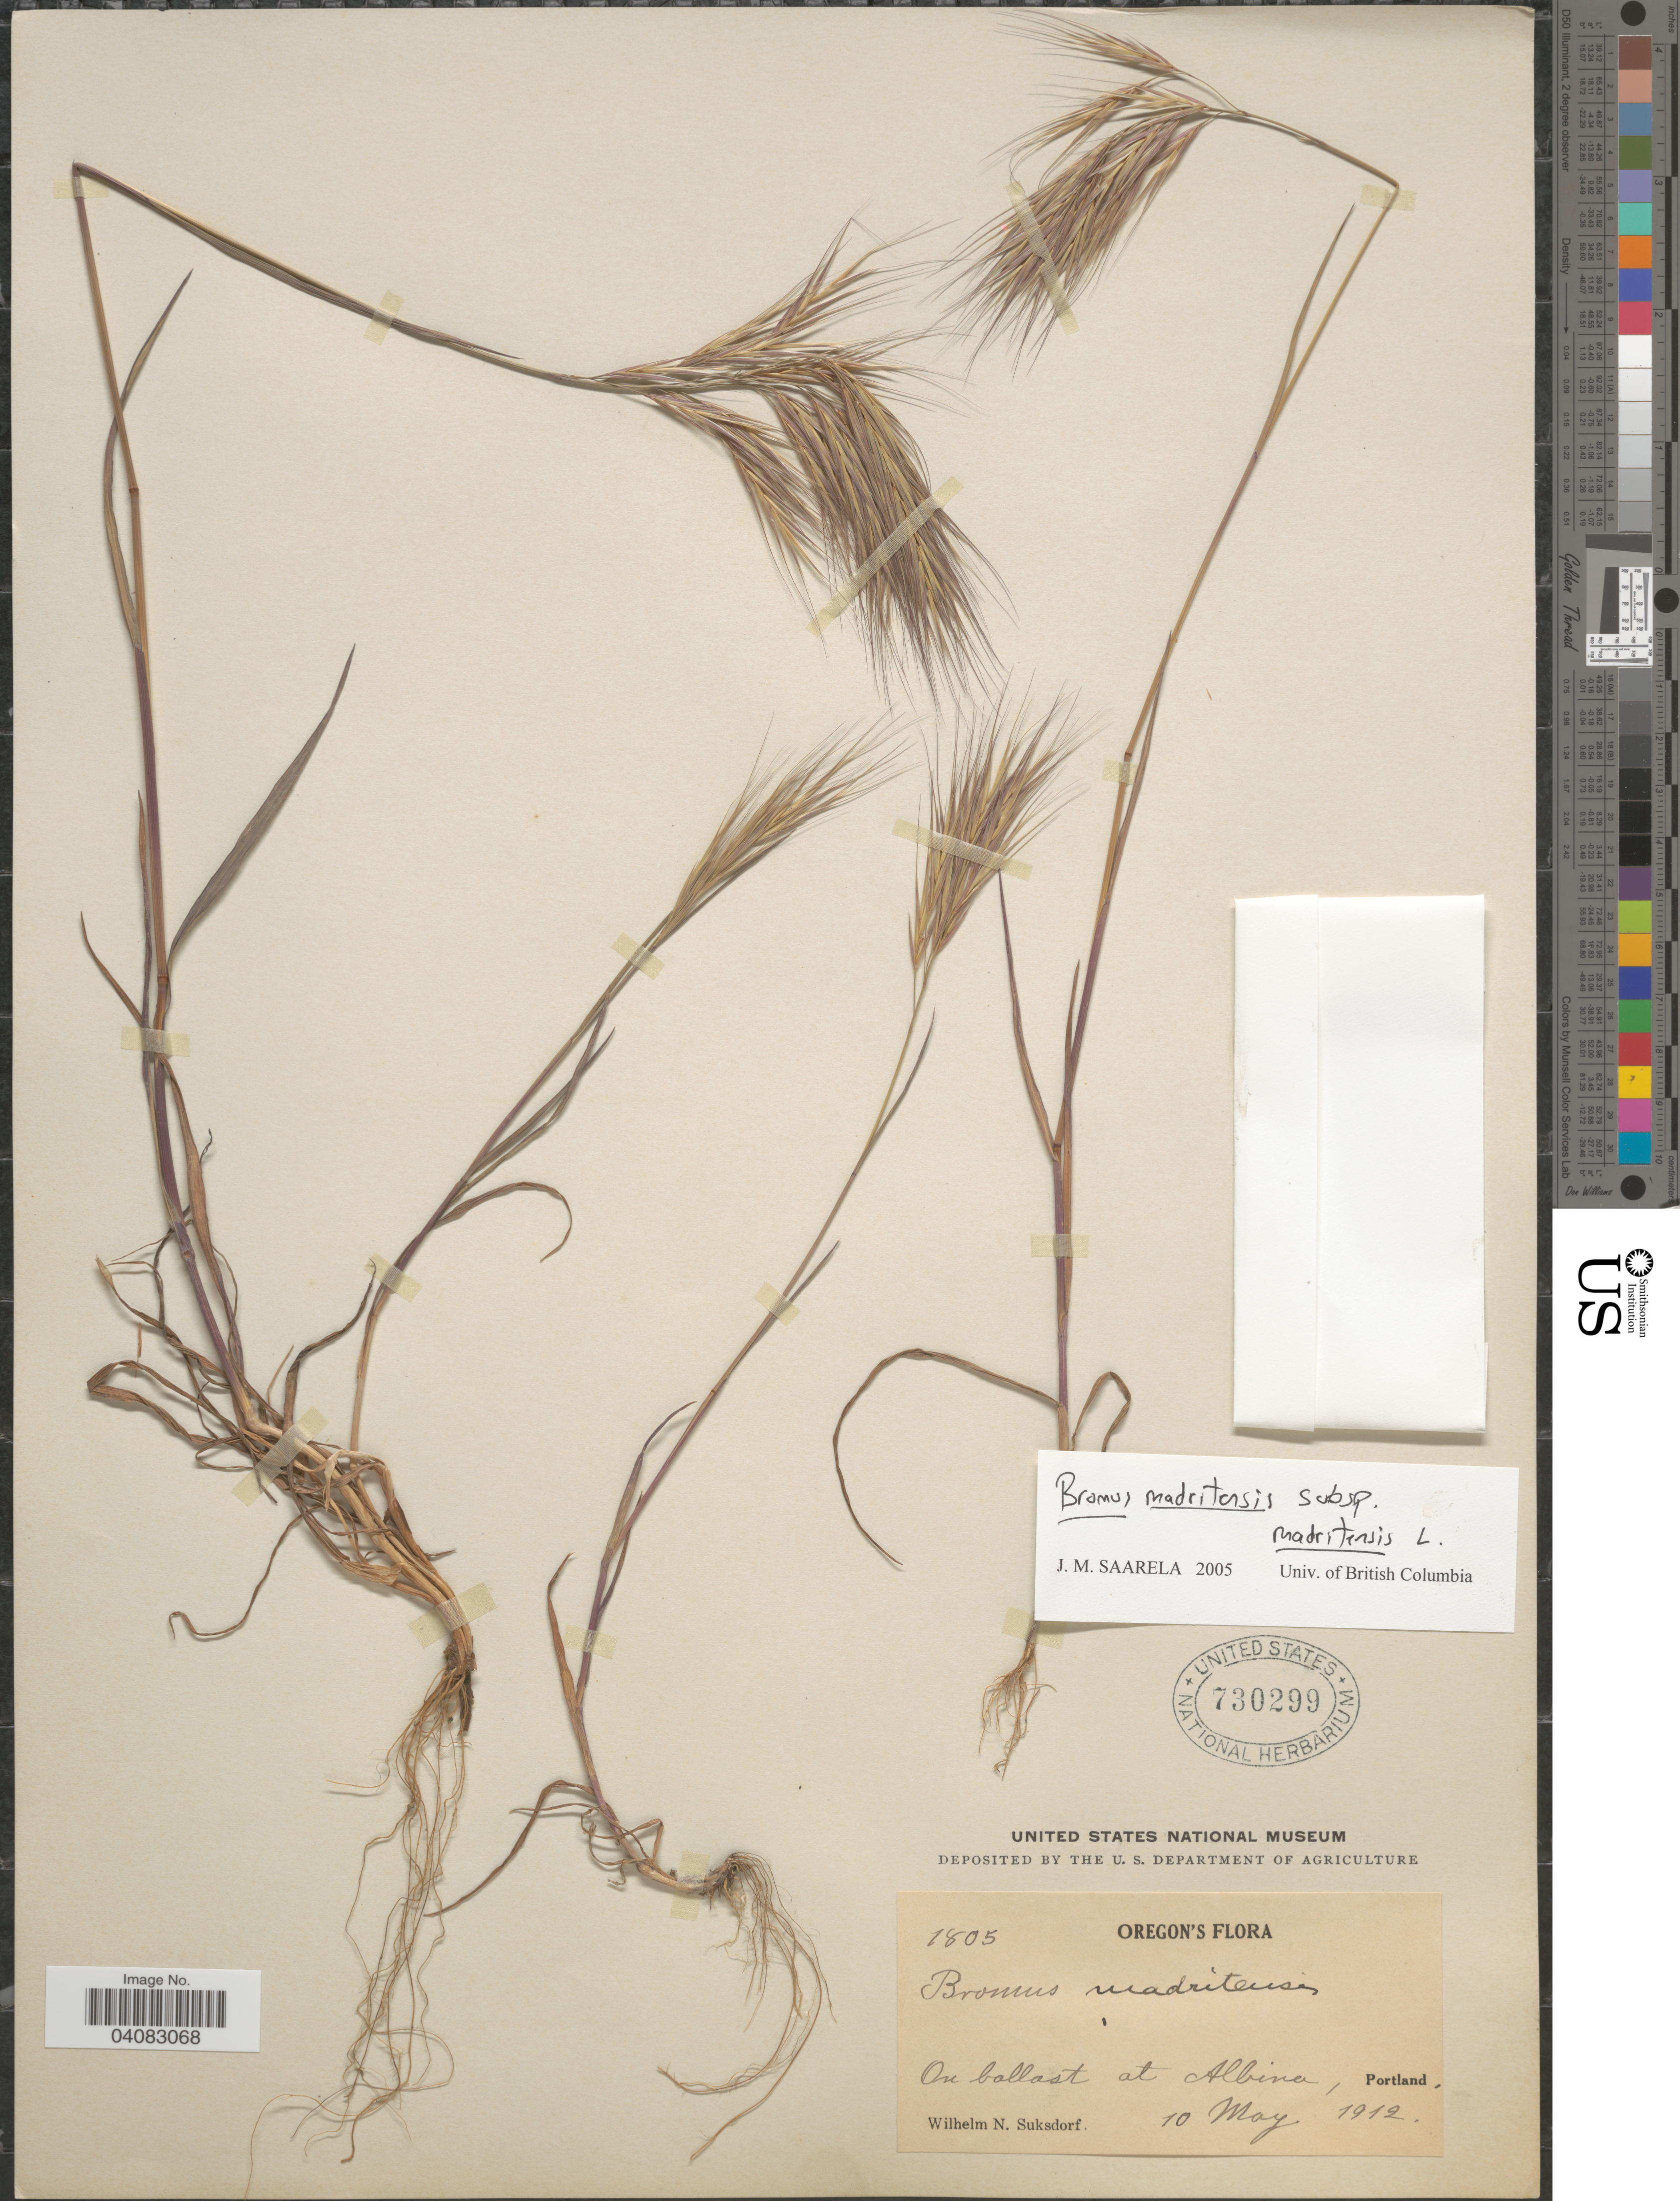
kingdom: Plantae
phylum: Tracheophyta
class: Liliopsida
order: Poales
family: Poaceae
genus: Bromus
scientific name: Bromus madritensis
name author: L.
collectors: W. N. Suksdorf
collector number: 1805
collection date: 1912-05-10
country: United States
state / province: Oregon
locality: On ballast at Albina, Portland.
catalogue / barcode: US 730299